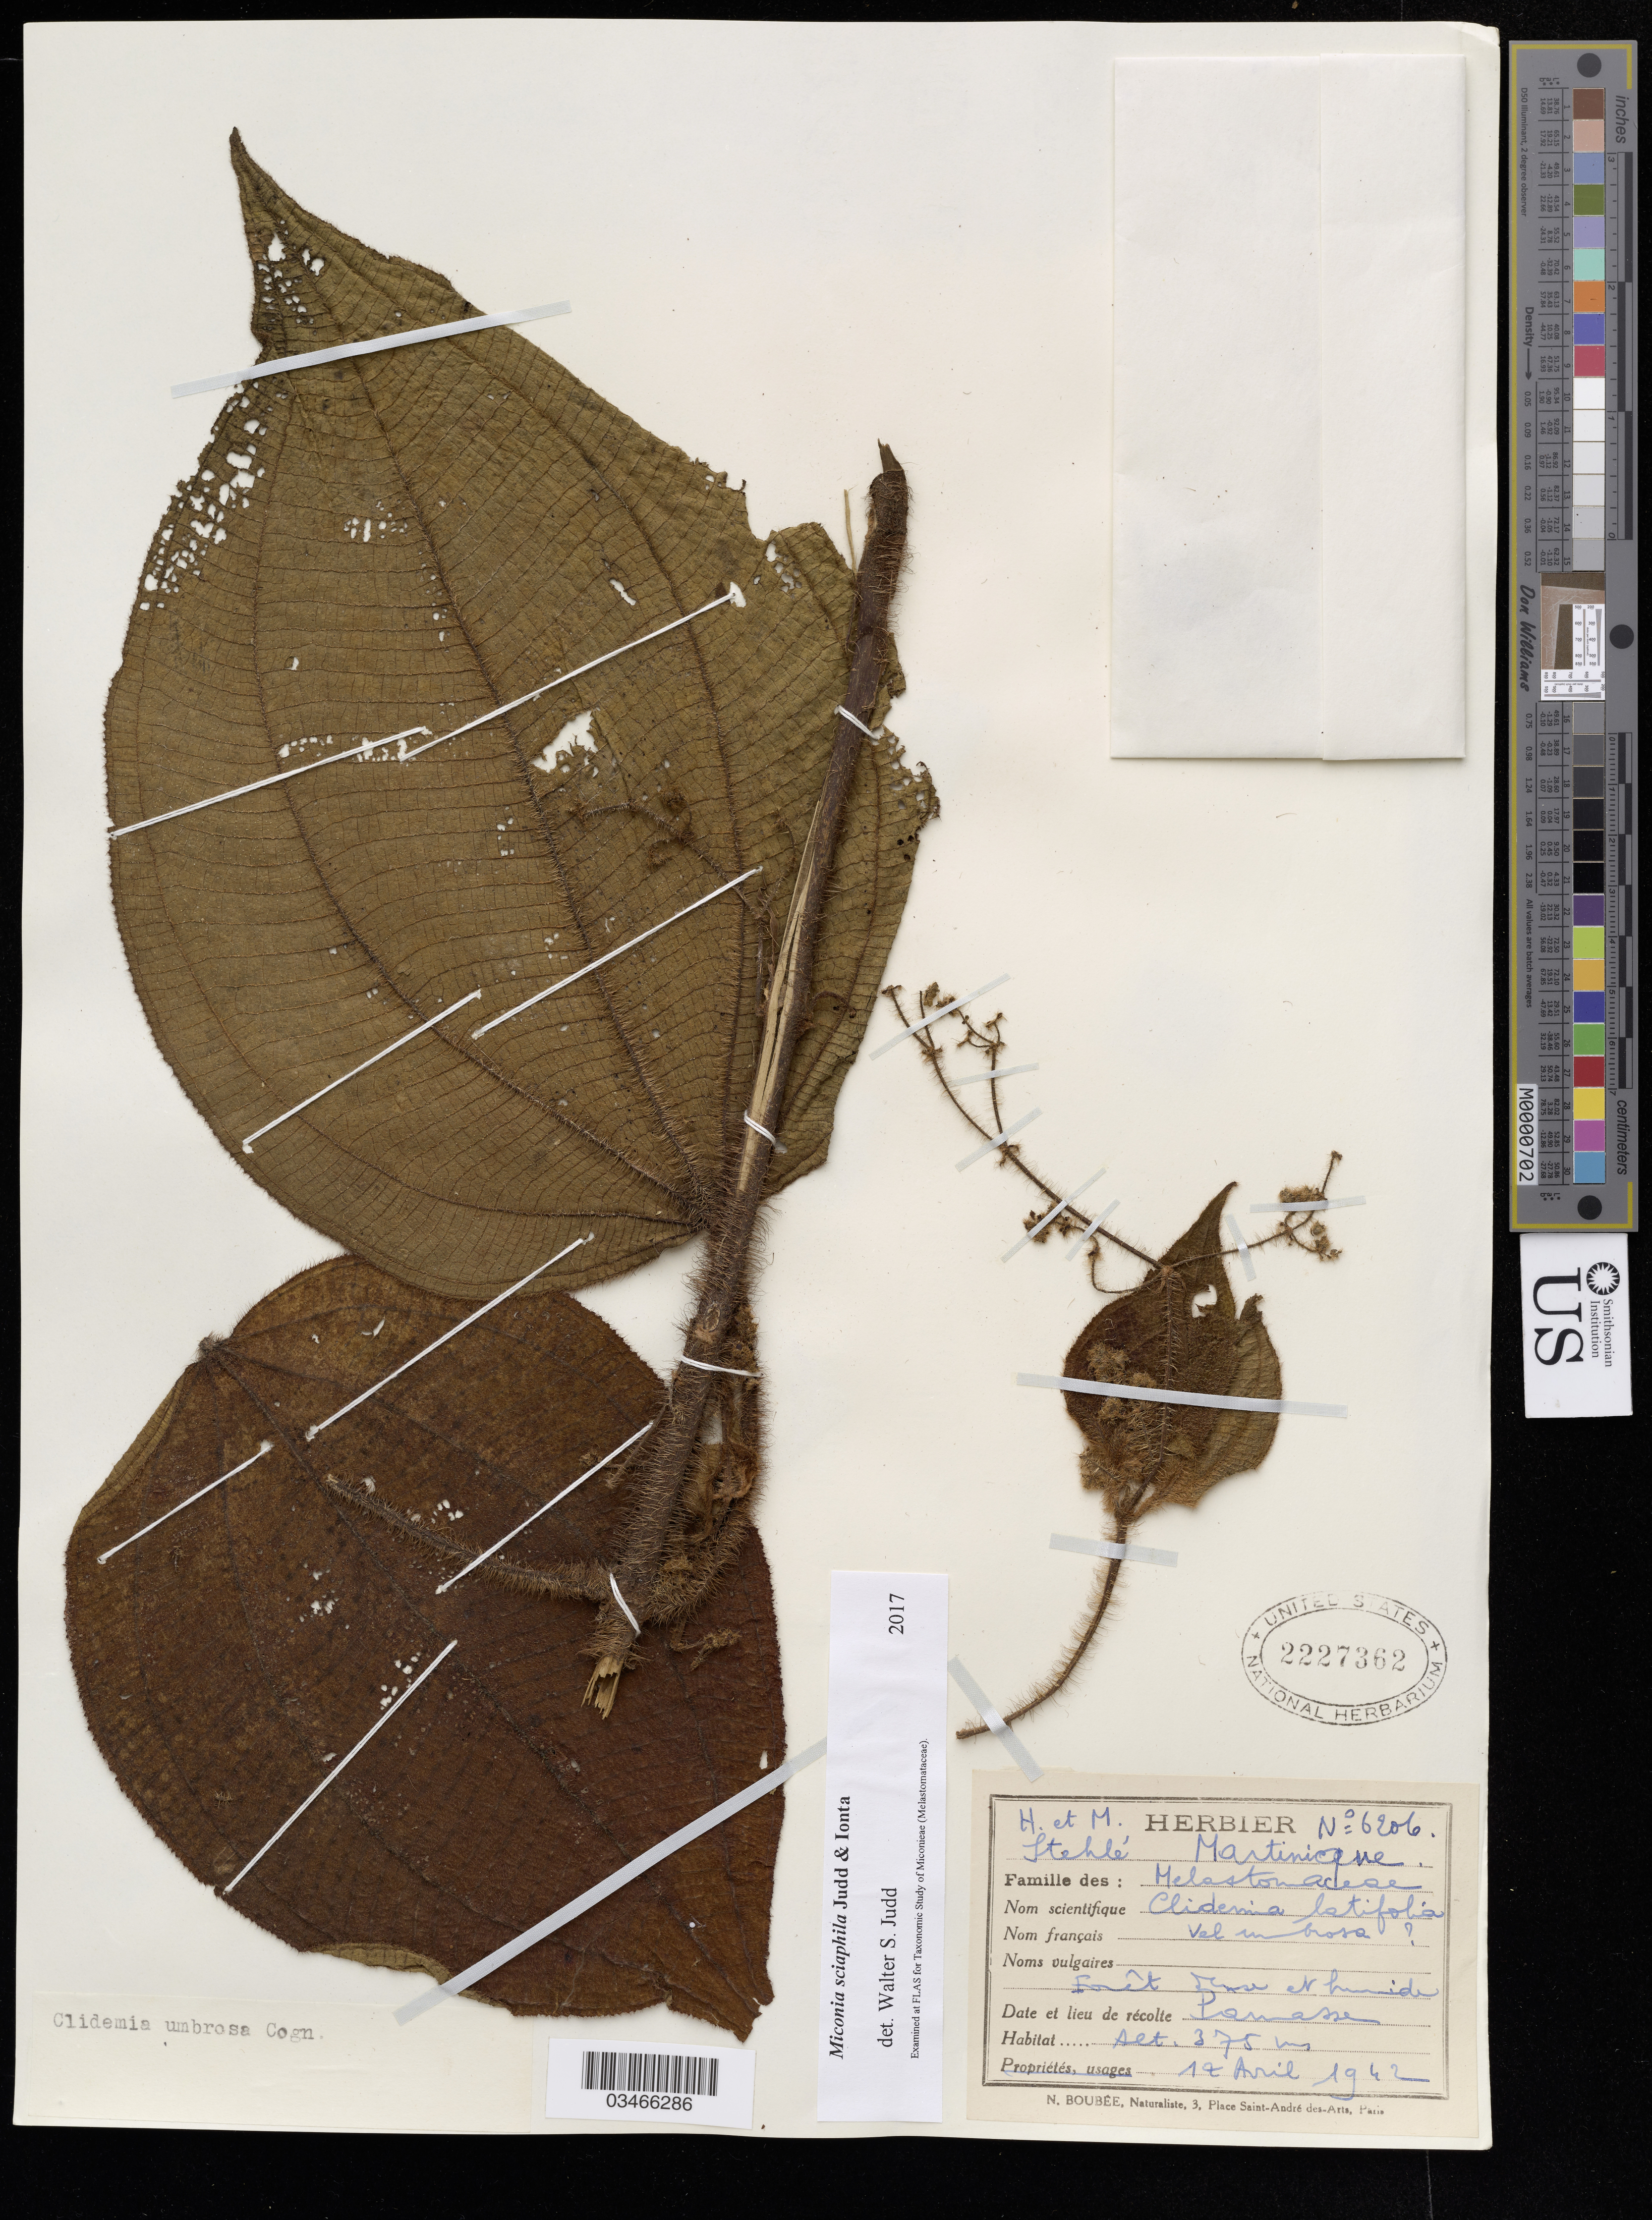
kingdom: Plantae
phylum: Tracheophyta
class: Magnoliopsida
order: Myrtales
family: Melastomataceae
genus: Miconia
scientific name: Miconia sciaphila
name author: Judd & Ionta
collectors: H. Stehlé & M. Stehlé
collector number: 6206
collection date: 1942-04-12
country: Martinique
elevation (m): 375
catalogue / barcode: US 2227362